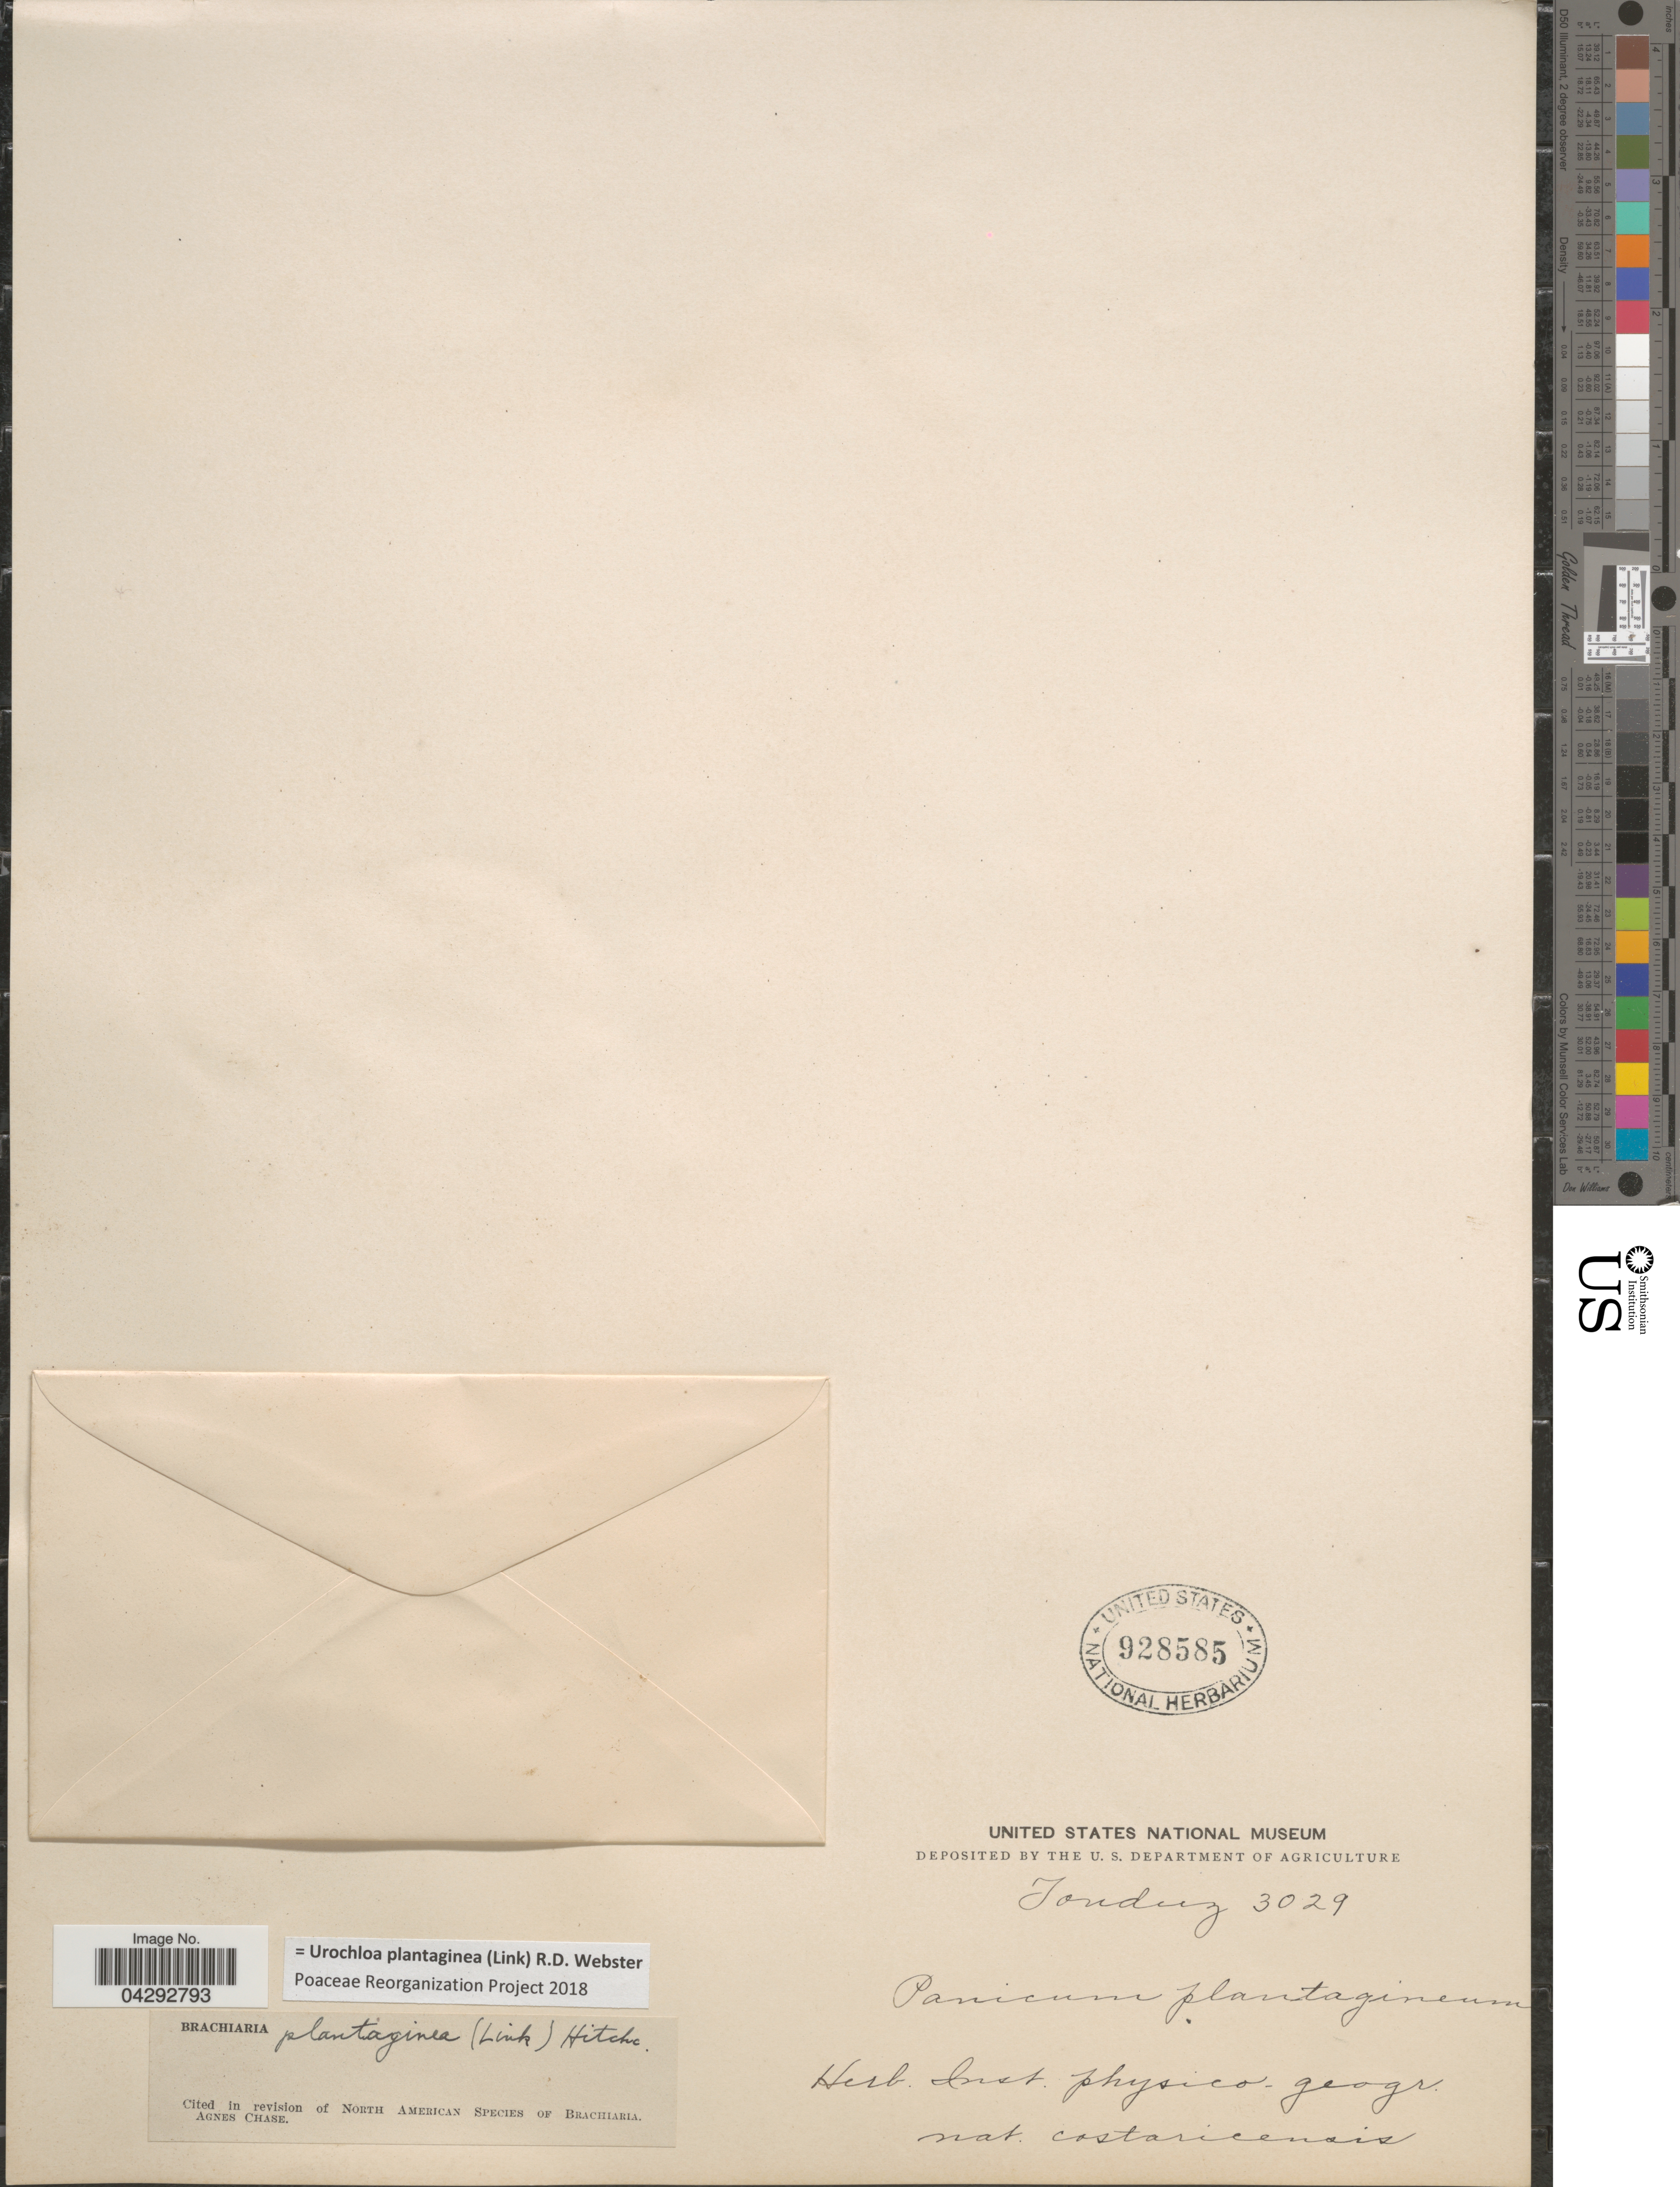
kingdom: Plantae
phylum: Tracheophyta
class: Liliopsida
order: Poales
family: Poaceae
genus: Urochloa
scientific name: Urochloa plantaginea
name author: (Link) R.D. Webster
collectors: Tonduz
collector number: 3029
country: Costa Rica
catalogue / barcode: US 928585